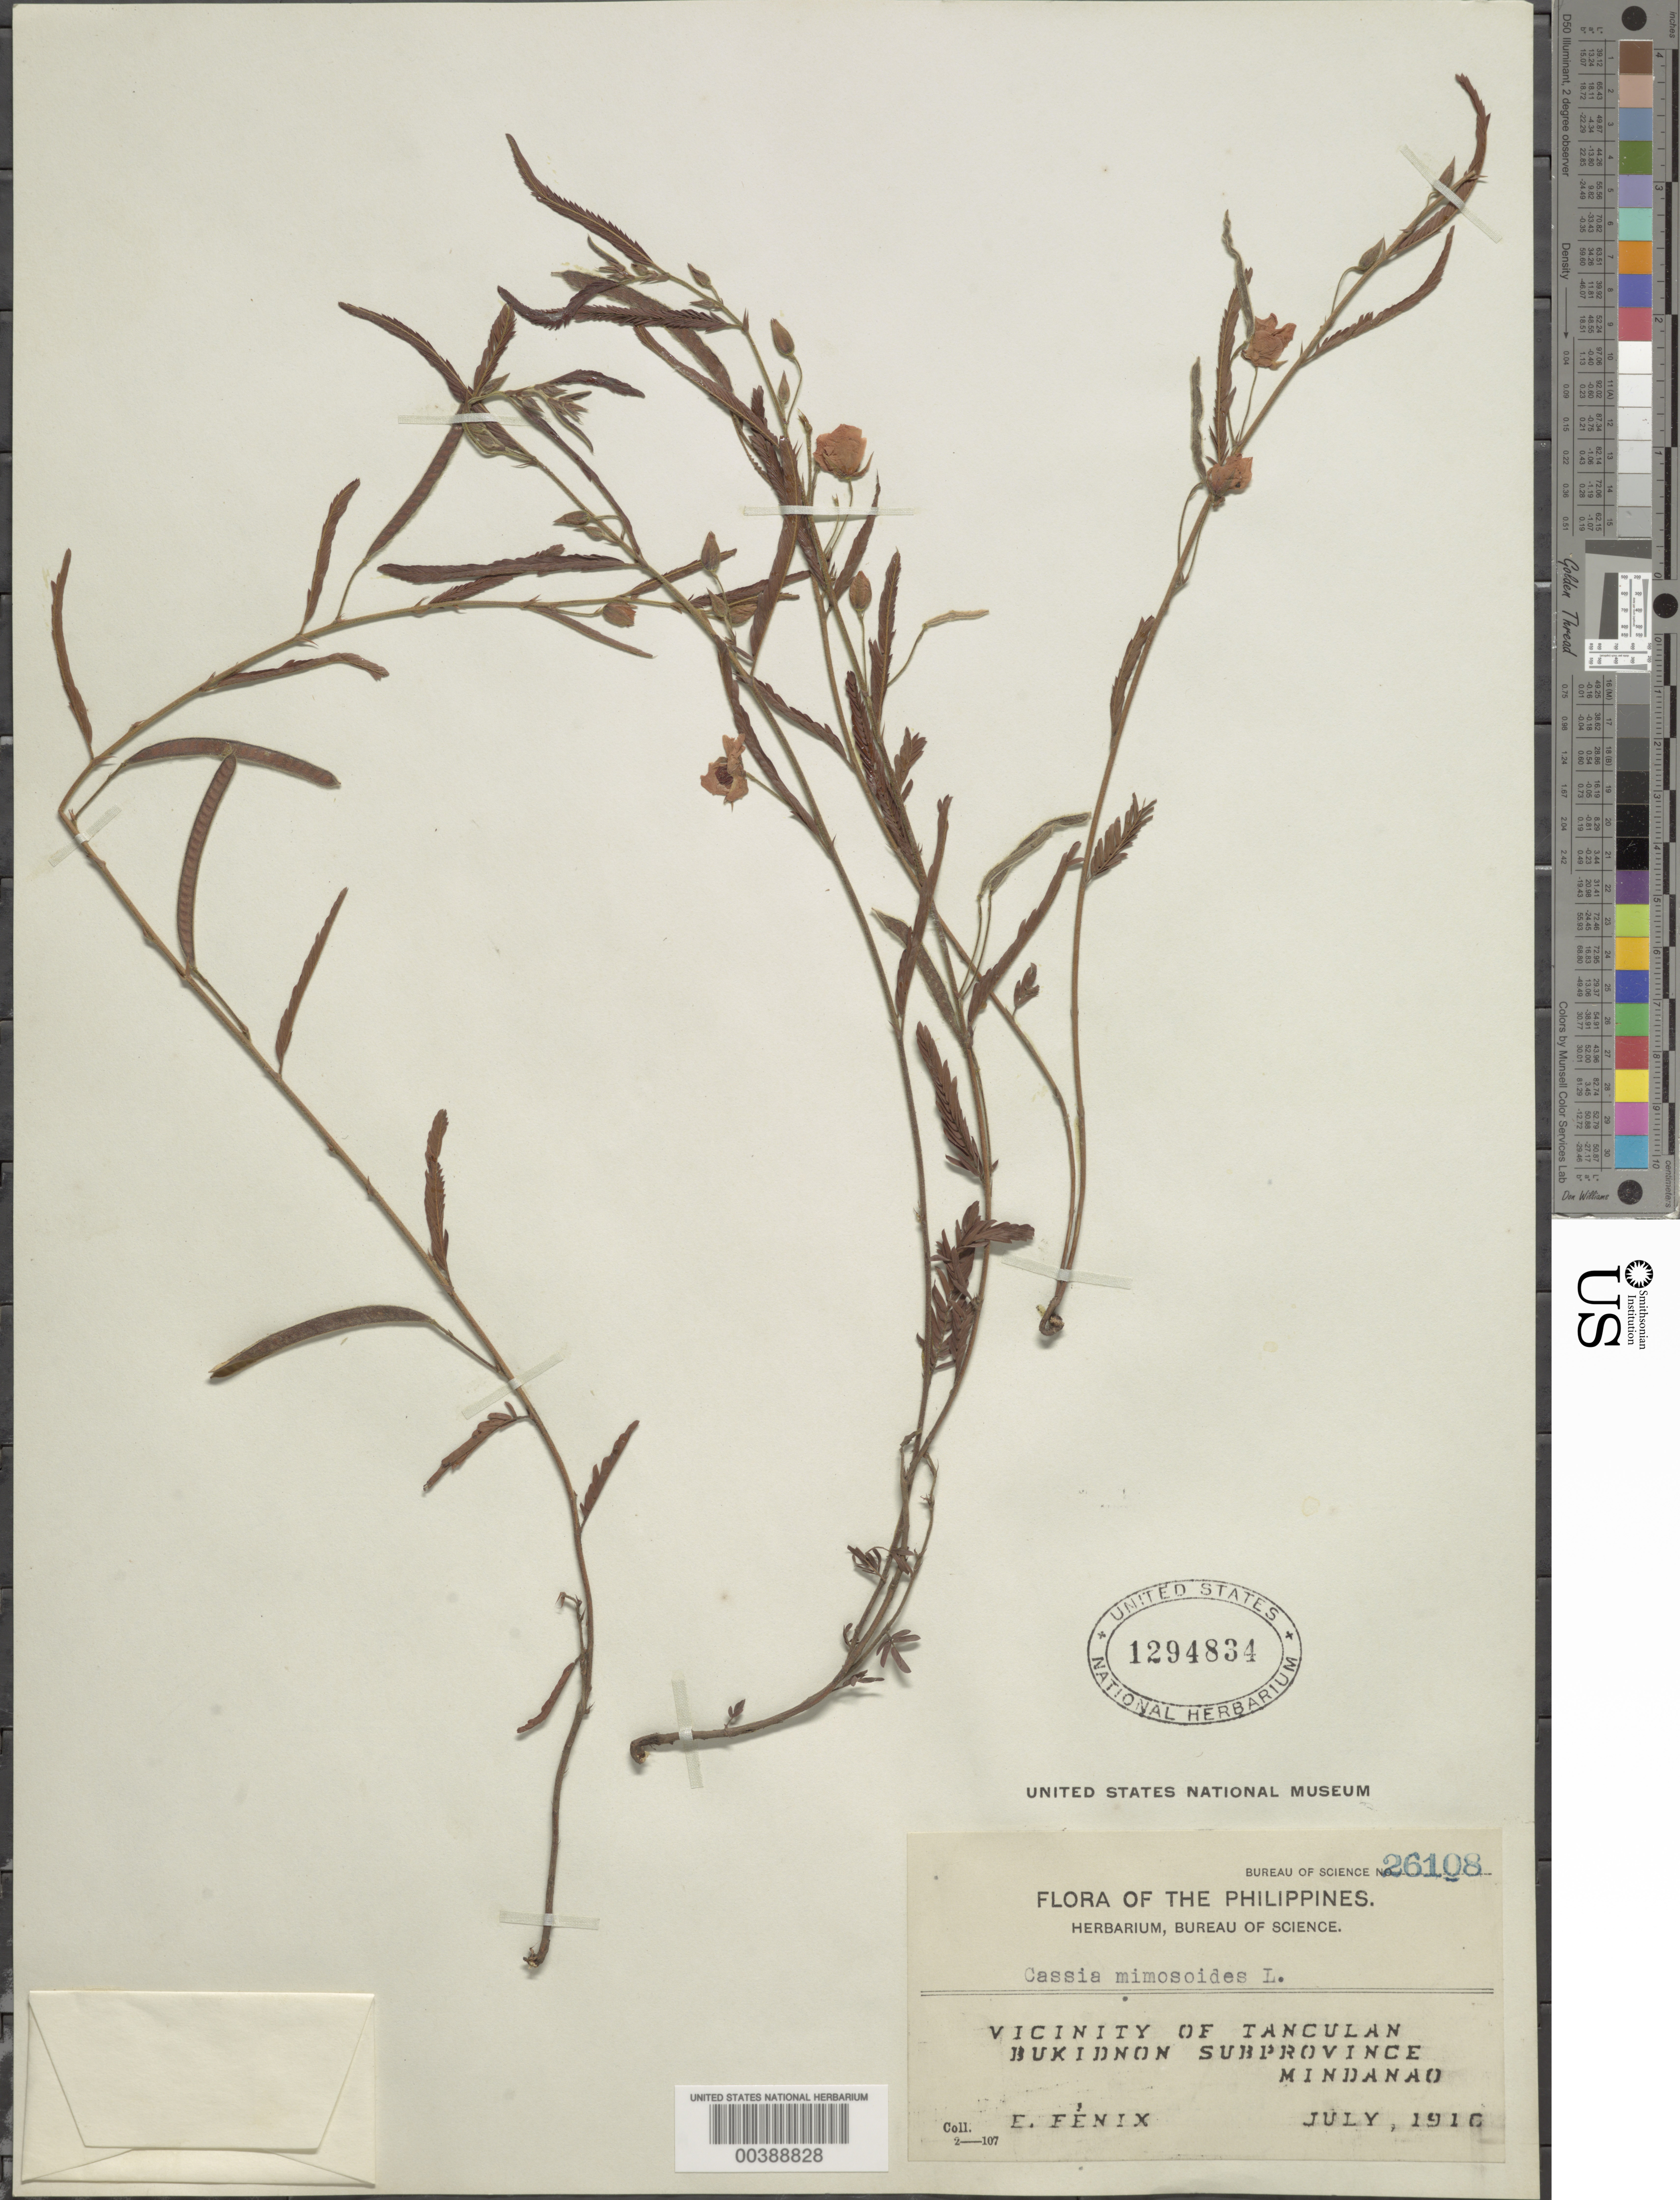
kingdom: Plantae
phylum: Tracheophyta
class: Magnoliopsida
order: Fabales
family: Fabaceae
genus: Chamaecrista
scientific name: Chamaecrista mimosoides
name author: (L.) Greene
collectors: E. Fenix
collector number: Bureau Of Science No. 26108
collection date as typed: Jul 1916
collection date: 1916-07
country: Philippines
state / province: Northern Mindanao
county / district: Bukidnon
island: Mindanao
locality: Tangculan and vicinity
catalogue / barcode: US 1294834